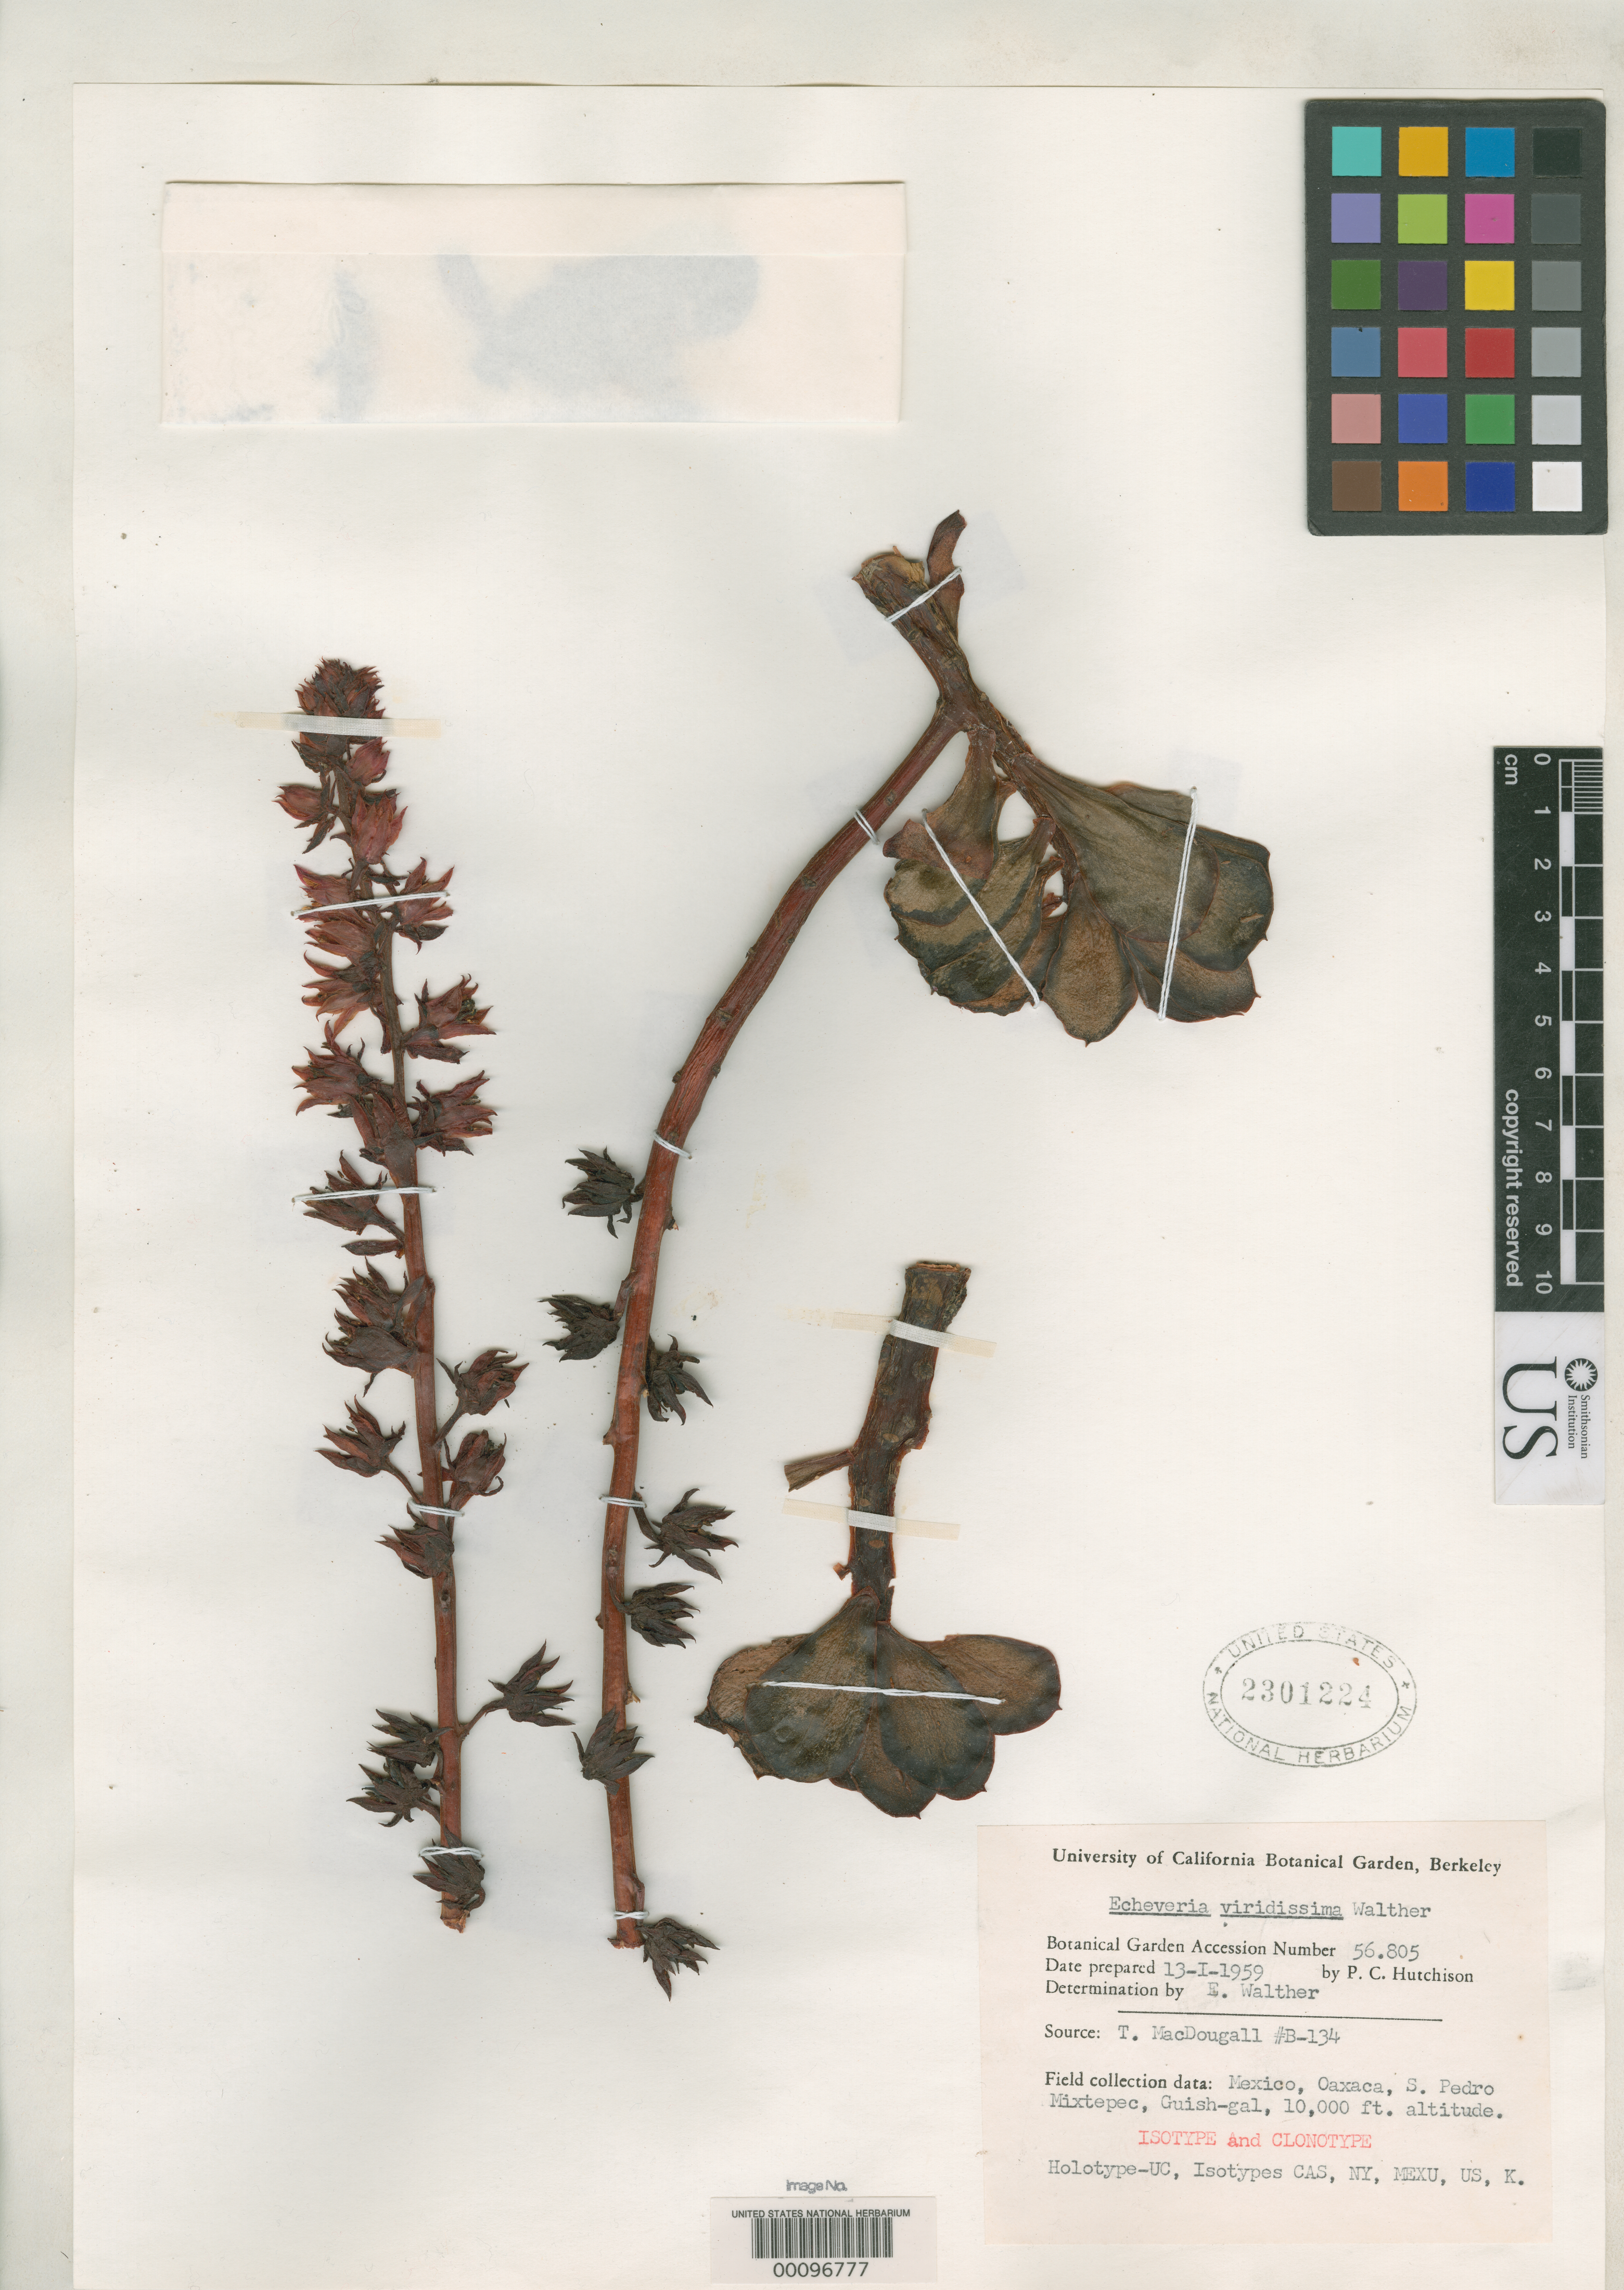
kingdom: Plantae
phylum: Tracheophyta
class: Magnoliopsida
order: Saxifragales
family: Crassulaceae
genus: Echeveria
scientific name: Echeveria viridissima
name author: E. Walther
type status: Isotype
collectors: T. Macdougall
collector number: B-134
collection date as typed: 13 Jan 1959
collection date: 1959-01-13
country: Mexico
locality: Cultivated in California.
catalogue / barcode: US 2301224